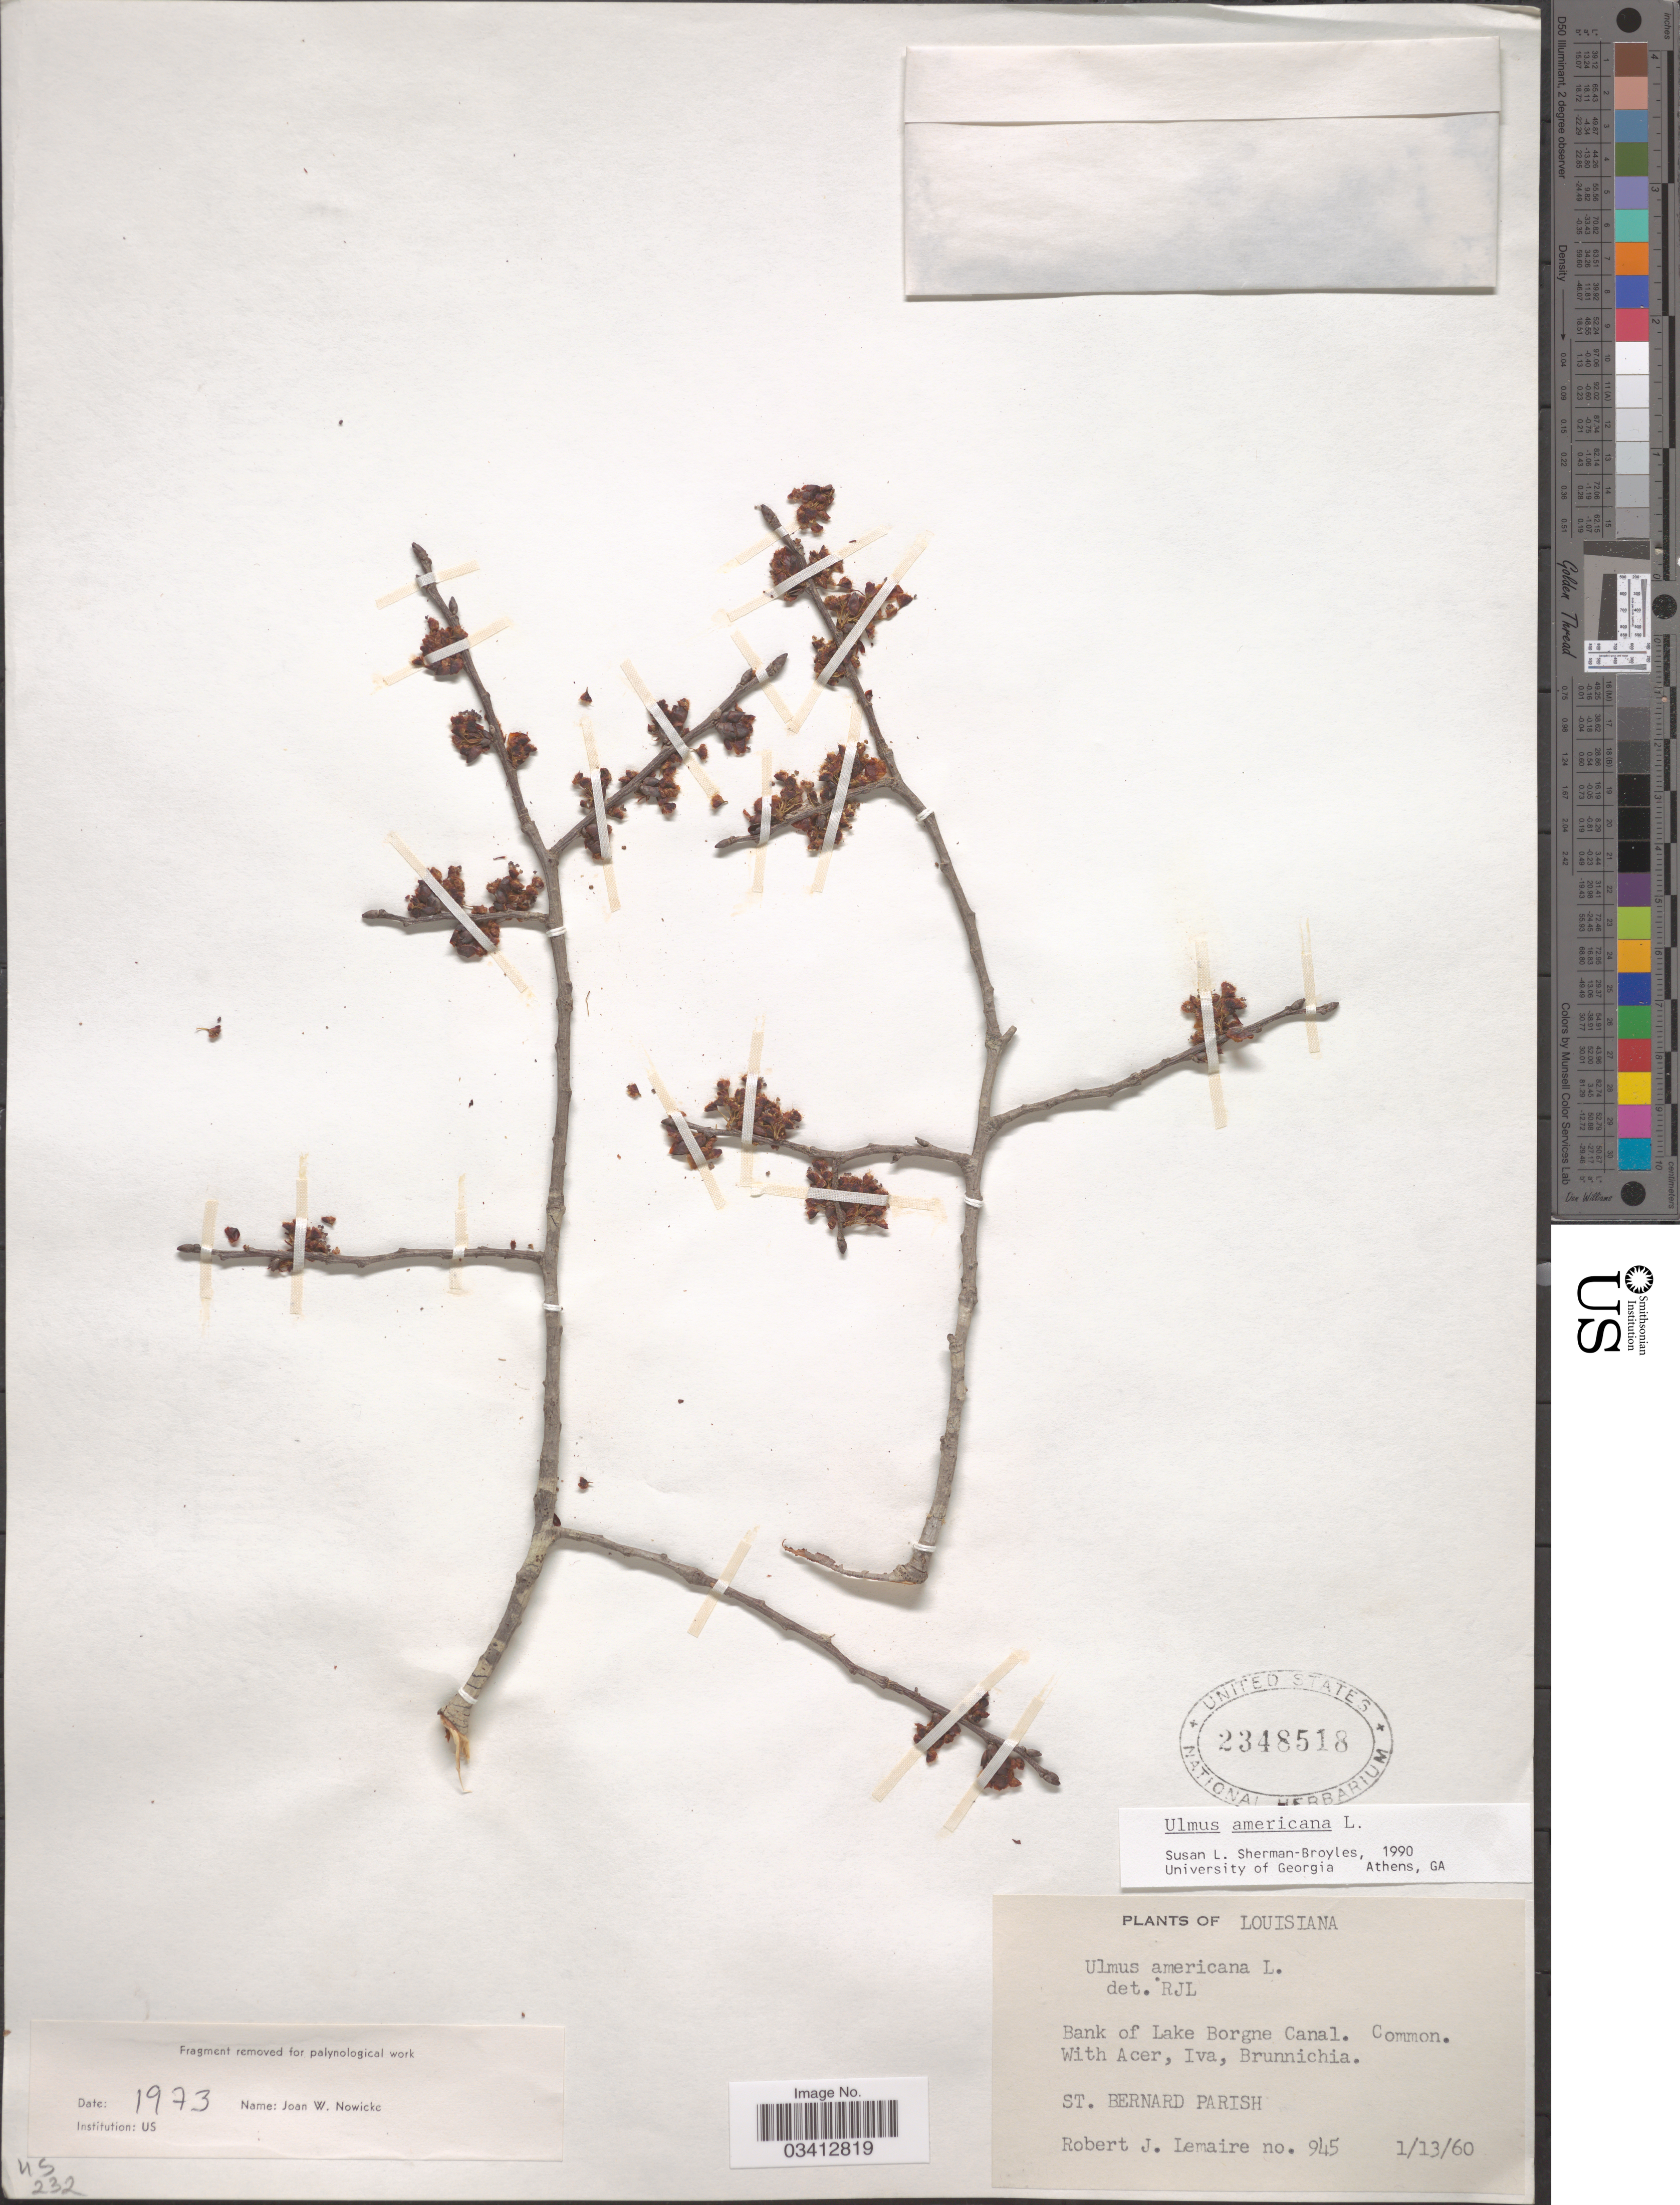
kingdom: Plantae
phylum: Tracheophyta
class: Magnoliopsida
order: Rosales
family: Ulmaceae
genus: Ulmus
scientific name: Ulmus americana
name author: L.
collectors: R. J. Lemaire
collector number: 945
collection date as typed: Transcribed d/m/y: 13/1/60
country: United States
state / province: Louisiana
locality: Bank of Lake Borgne Canal. St. Bernard Parish.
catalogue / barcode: US 2348518